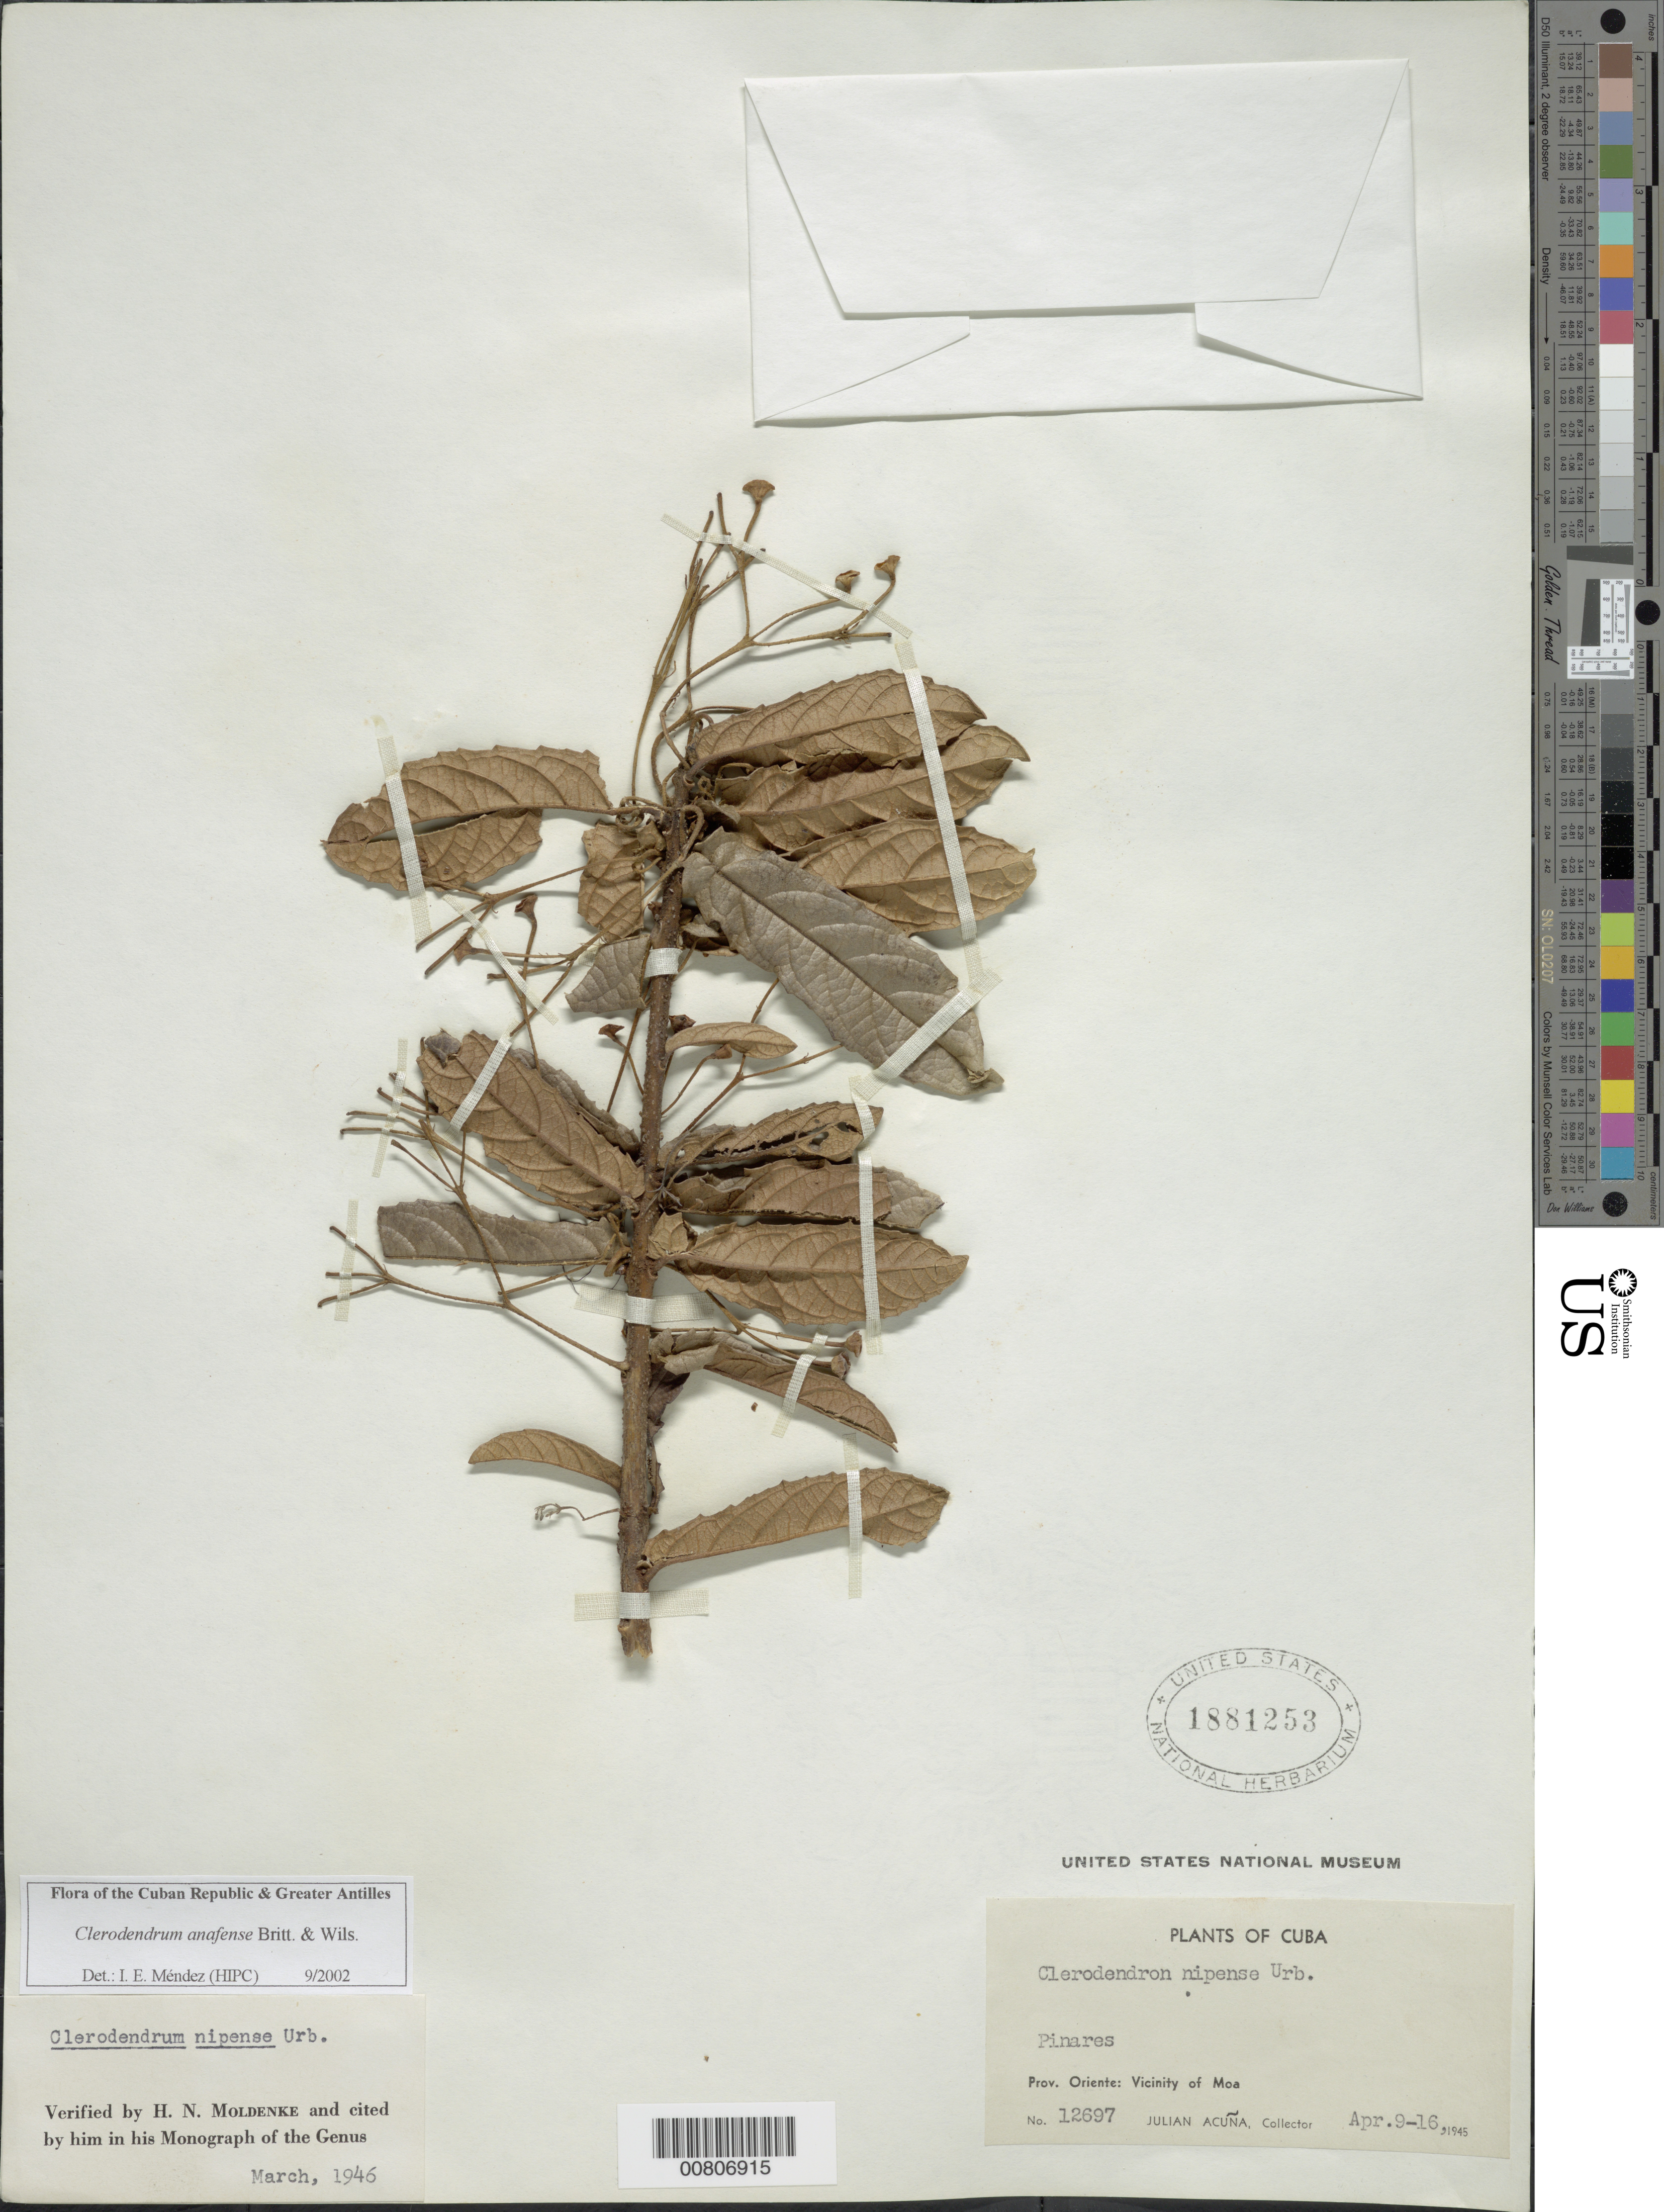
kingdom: Plantae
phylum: Tracheophyta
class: Magnoliopsida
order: Lamiales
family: Lamiaceae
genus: Clerodendrum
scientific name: Clerodendrum anafense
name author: Britton & P. Wilson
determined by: Méndez, Isidro E., (HIPC)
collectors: J. Acuña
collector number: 12697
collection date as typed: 09 Apr 1945 to 16 Apr 1945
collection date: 1945-04-09/1945-04-16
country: Cuba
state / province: Holguín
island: Cuba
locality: Moa vicinity [Oriente]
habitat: Pinares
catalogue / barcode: US 1881253